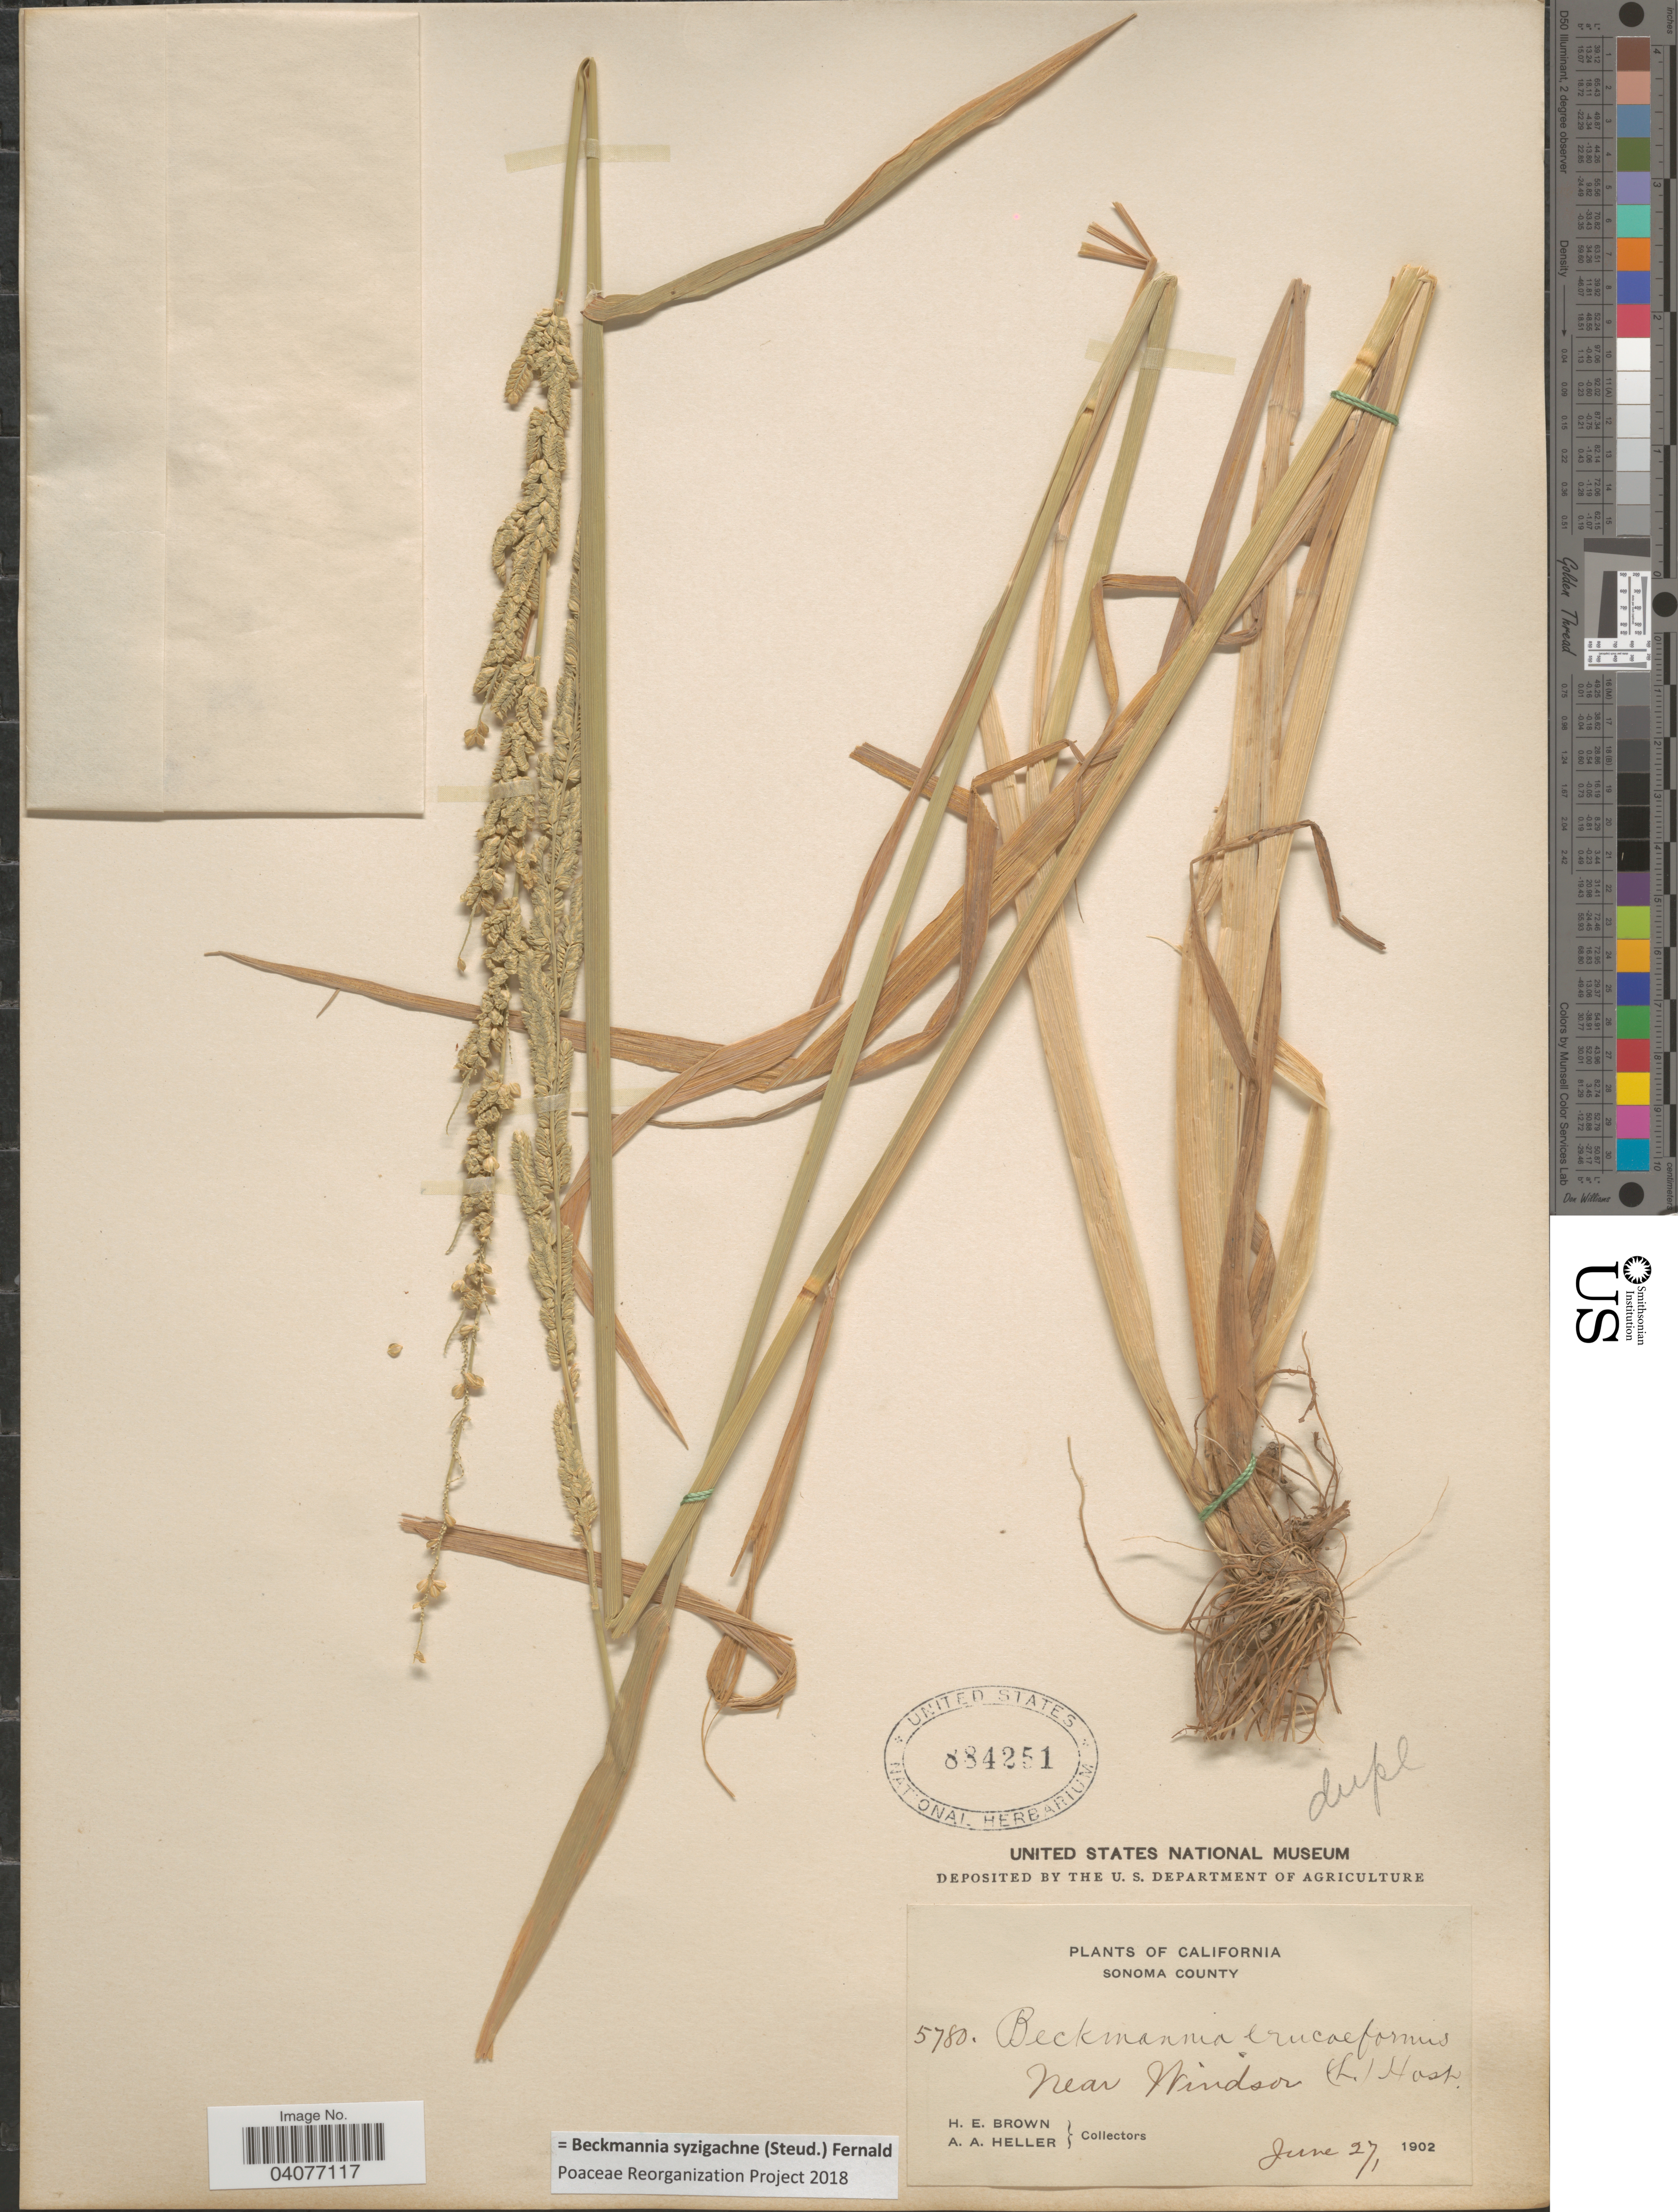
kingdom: Plantae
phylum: Tracheophyta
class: Liliopsida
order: Poales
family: Poaceae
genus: Beckmannia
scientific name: Beckmannia syzigachne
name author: (Steud.) Fernald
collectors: H. E. Brown & A. A. Heller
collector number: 5780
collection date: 1902-06-27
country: United States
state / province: California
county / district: Sonoma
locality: Sonoma County. Near Windsor.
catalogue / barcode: US 884251